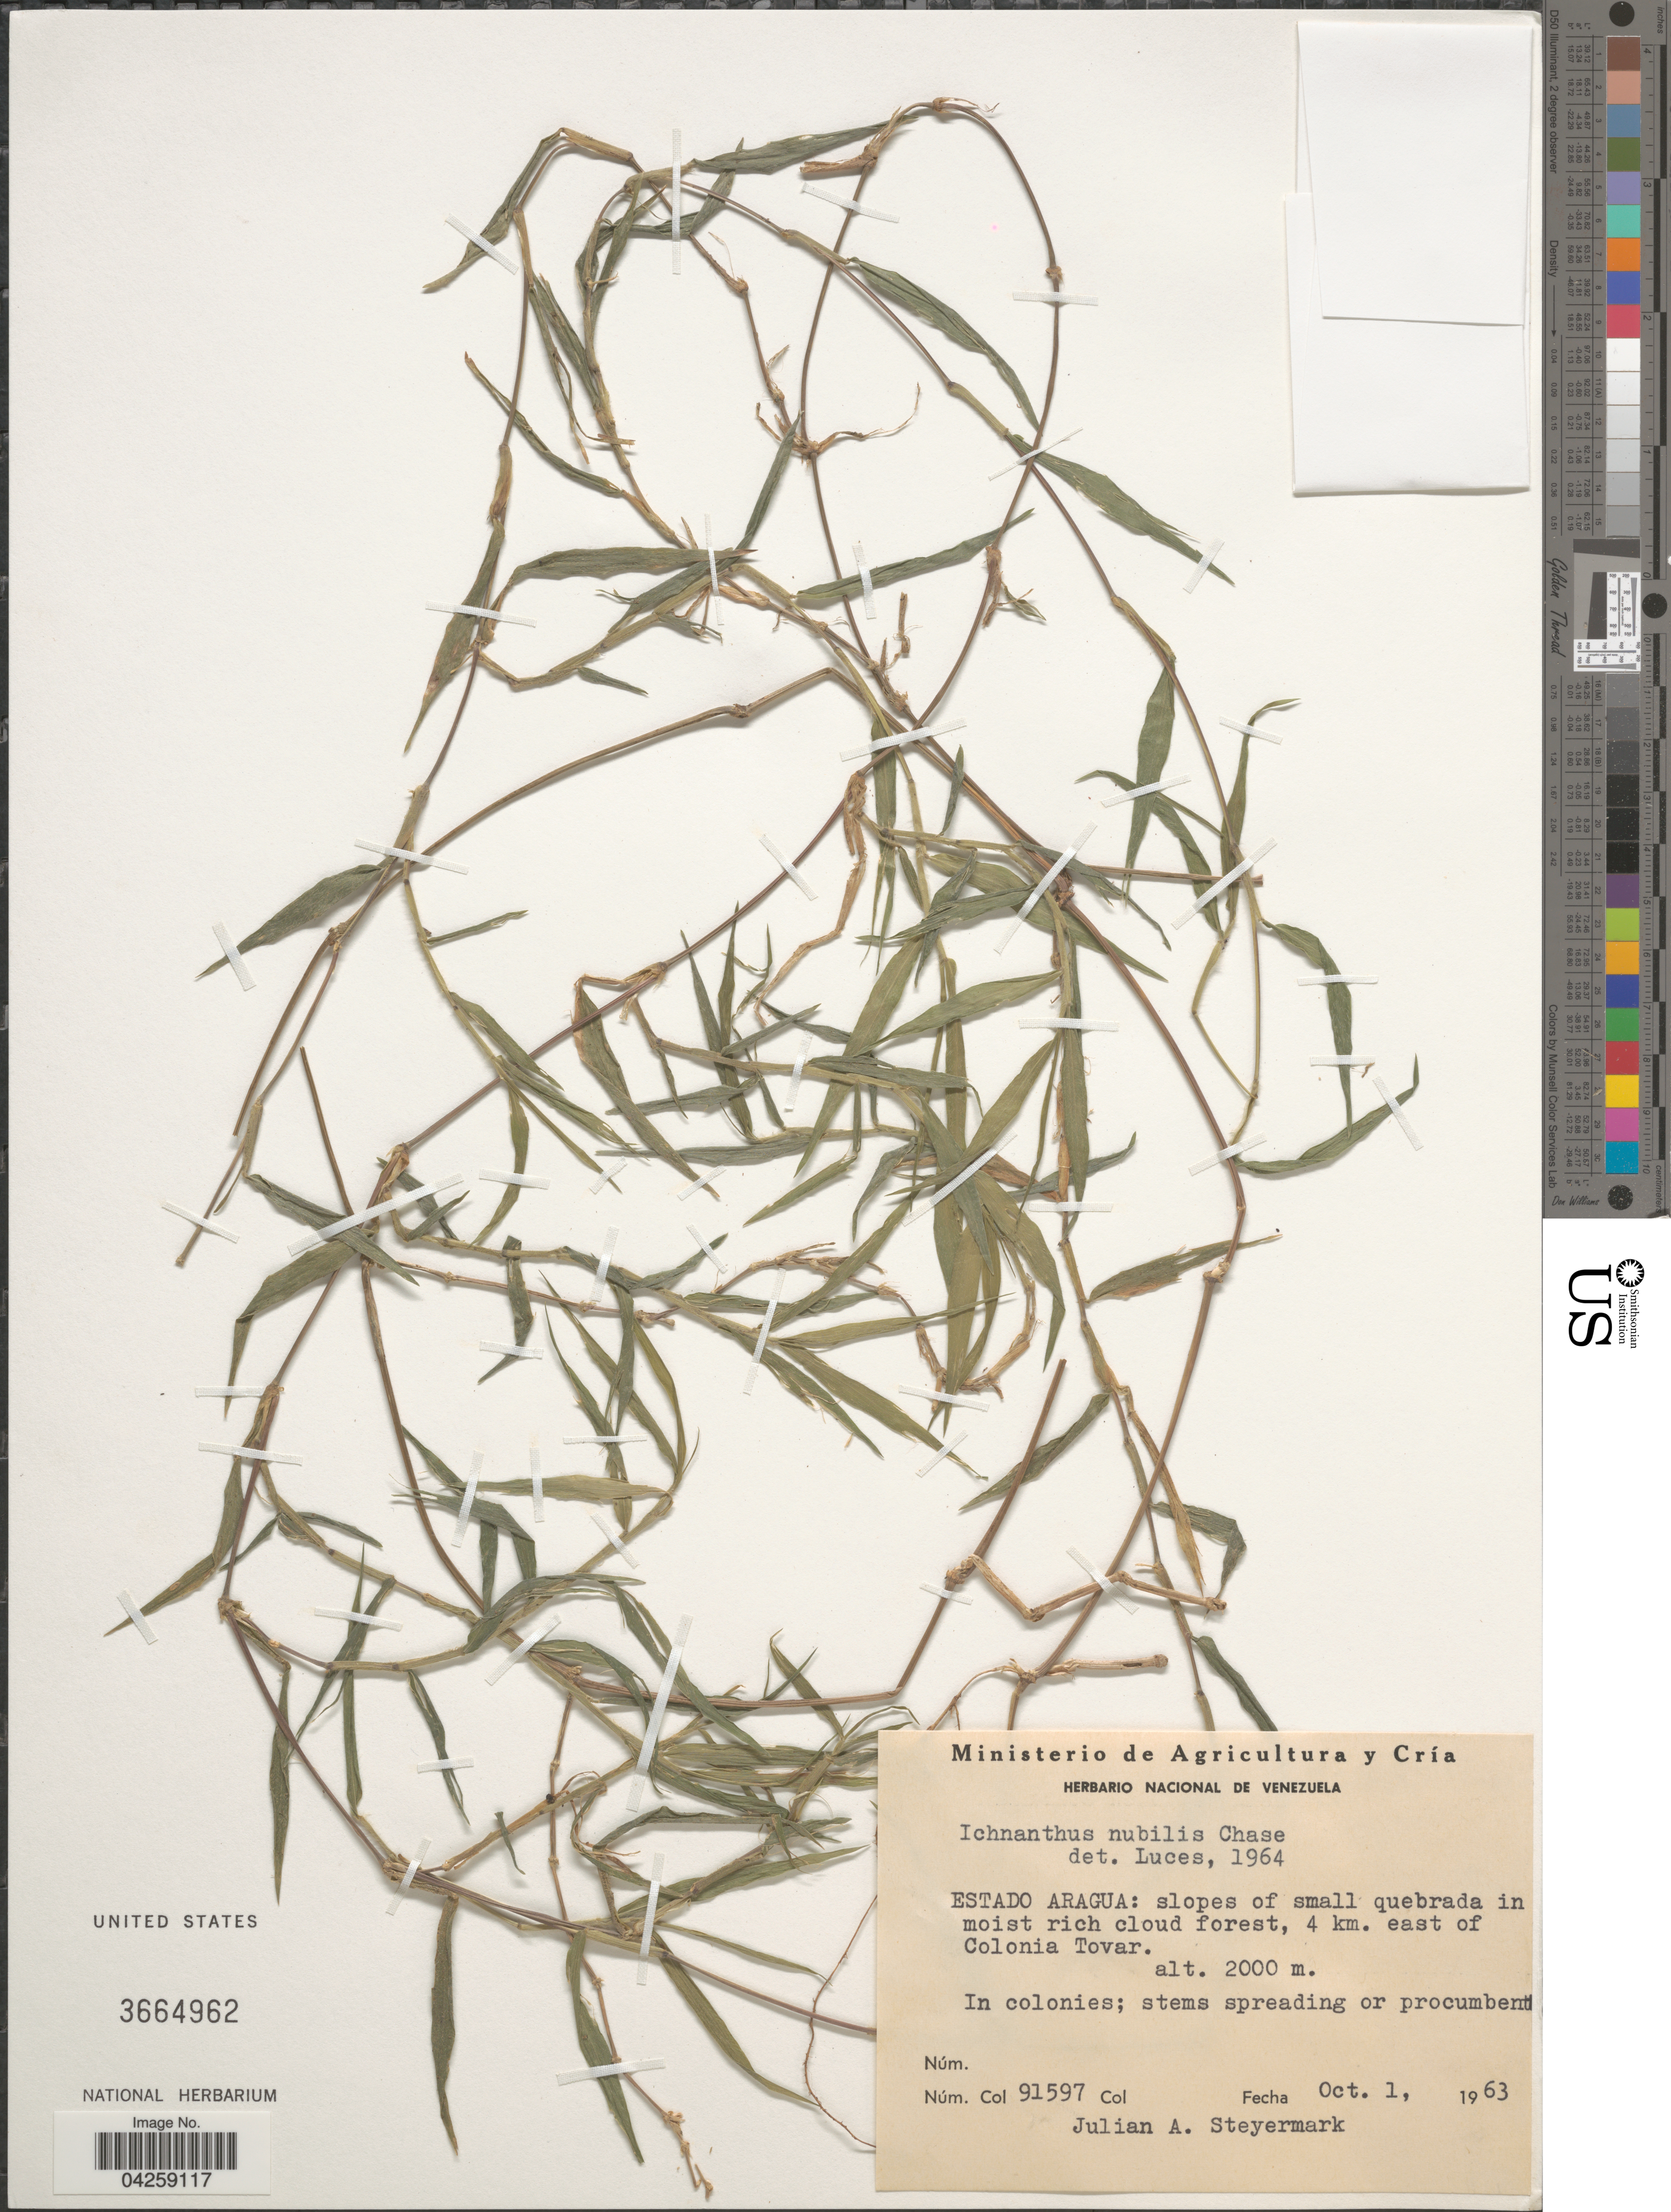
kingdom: Plantae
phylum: Tracheophyta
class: Liliopsida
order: Poales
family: Poaceae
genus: Ichnanthus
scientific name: Ichnanthus nemorosus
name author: (Sw.) Döll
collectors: J. Steyermark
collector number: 91597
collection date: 1963-10-01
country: Venezuela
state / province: Aragua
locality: Slopes of small quebrada in moist rich cloud forest, 4 km. east of Colonia Tovar.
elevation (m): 2000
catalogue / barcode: US 3664962